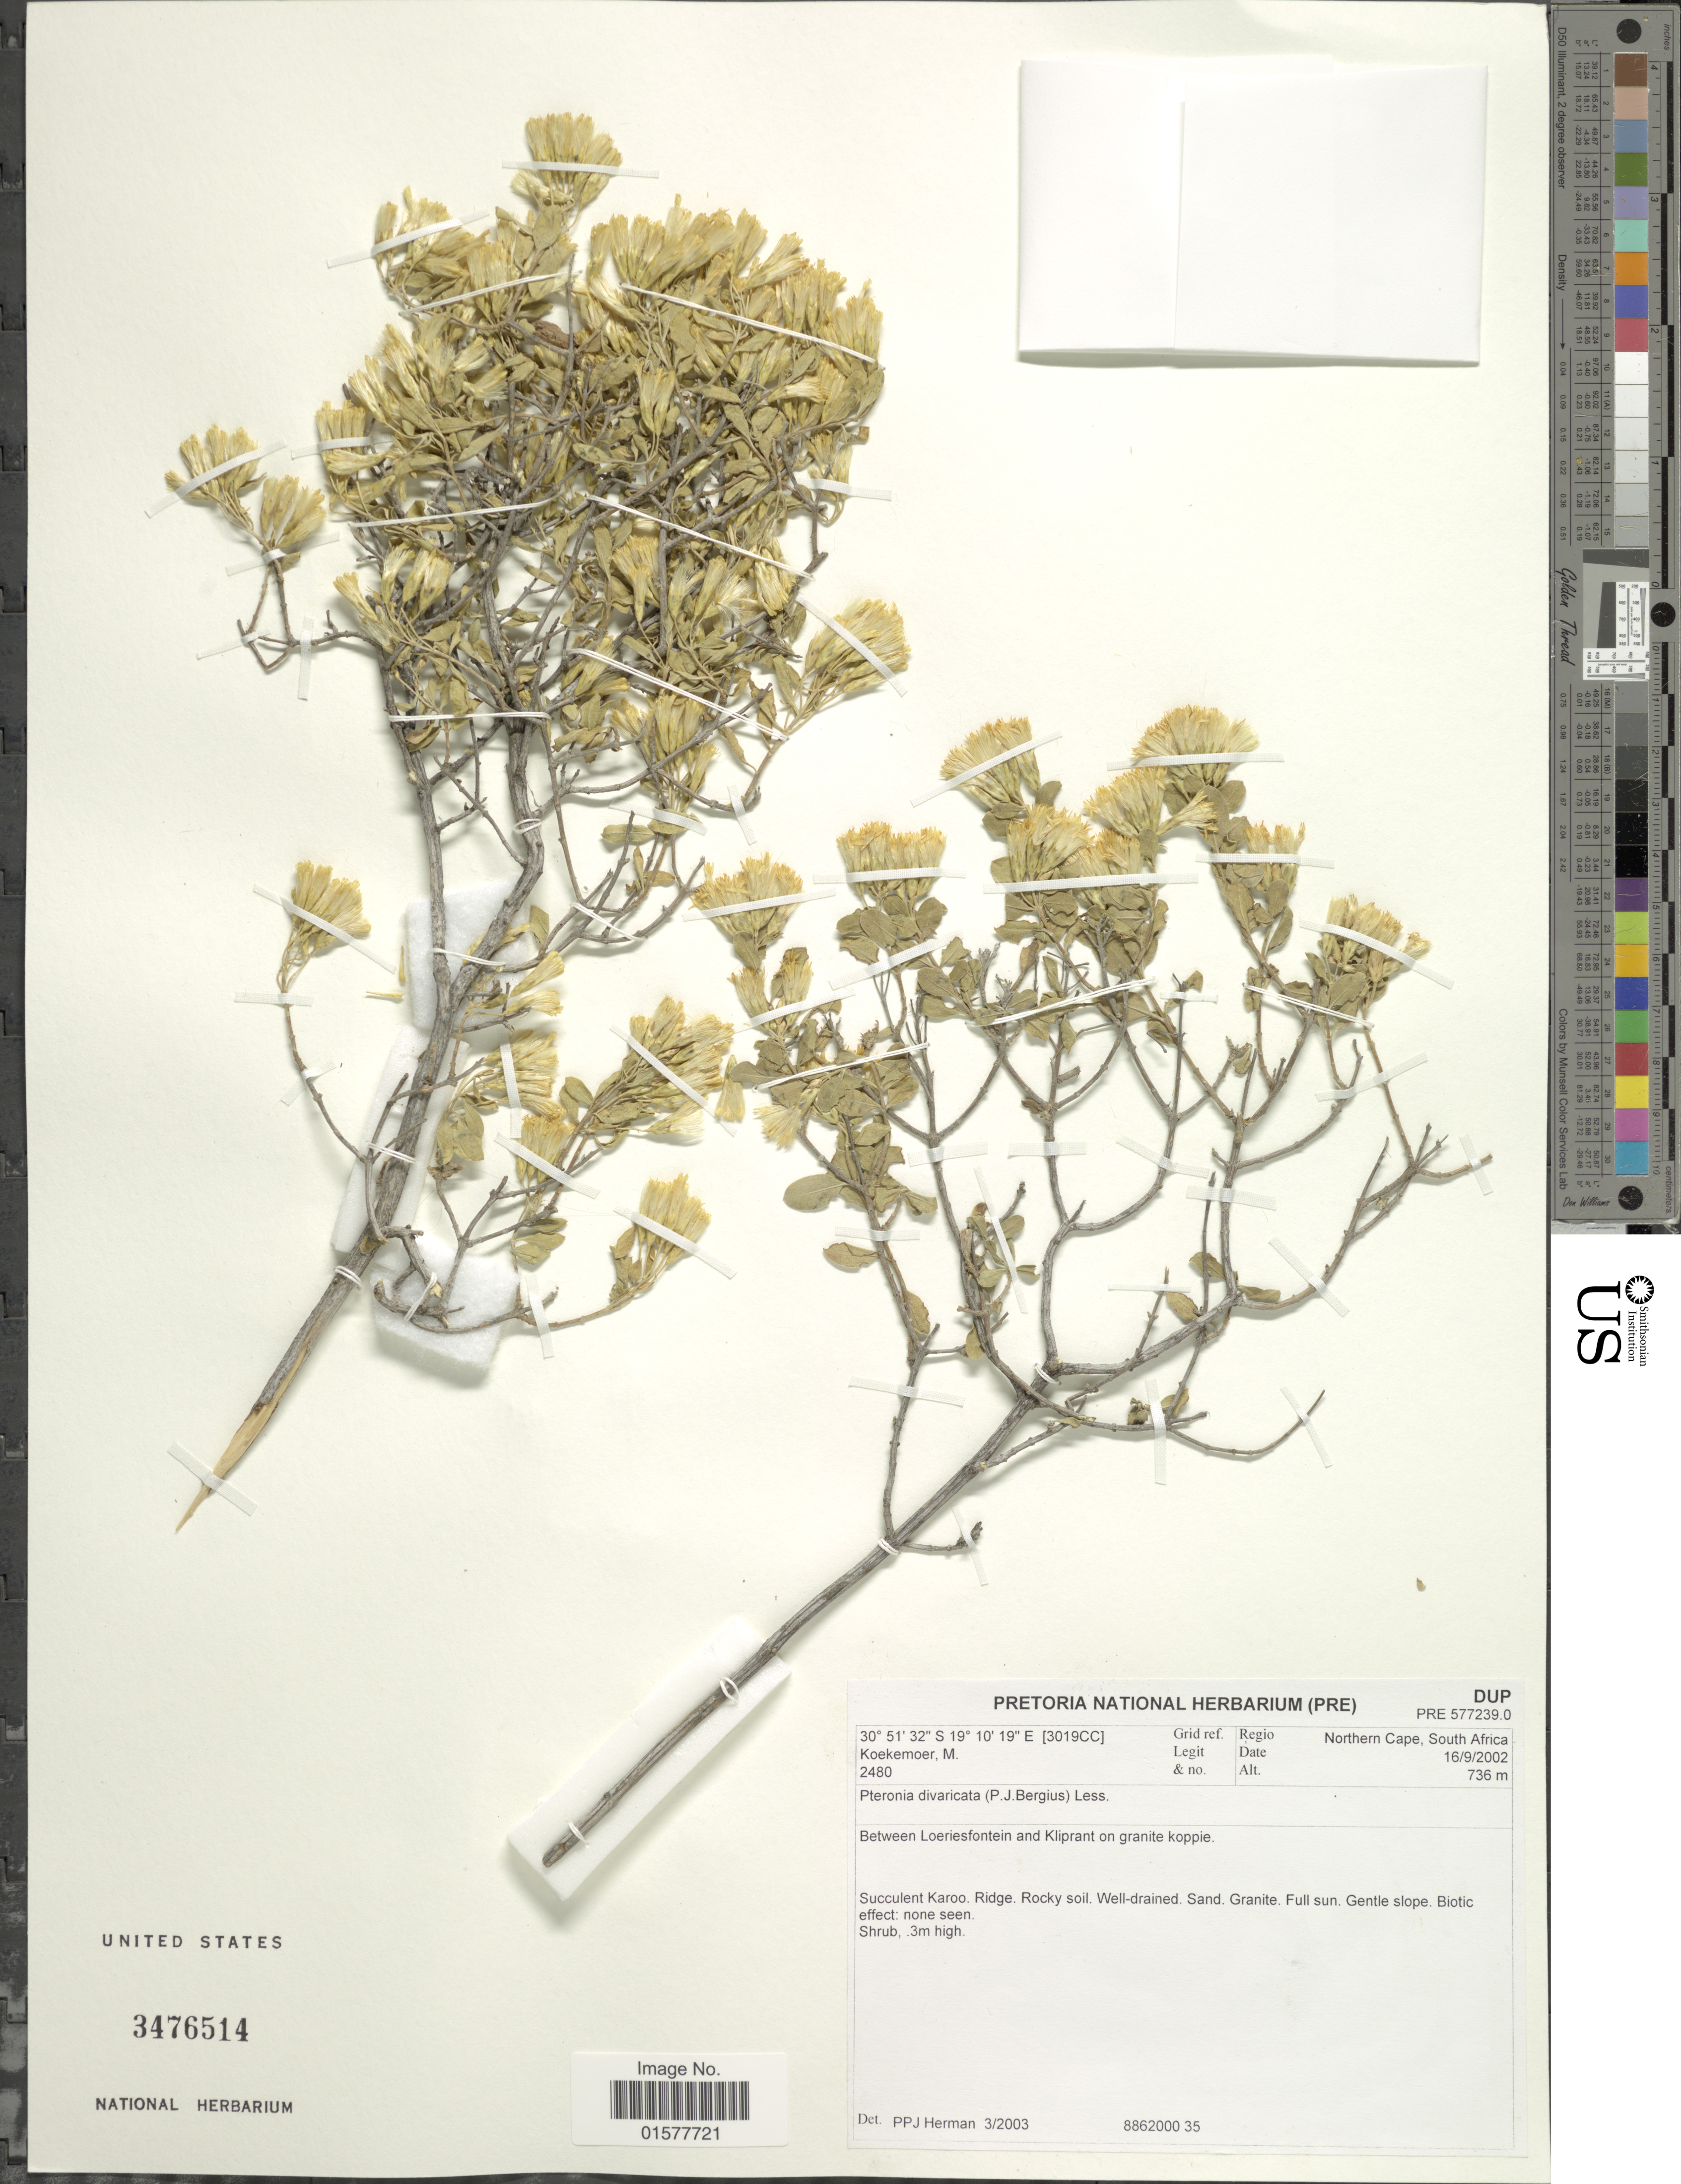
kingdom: Plantae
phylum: Tracheophyta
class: Magnoliopsida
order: Asterales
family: Asteraceae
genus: Pteronia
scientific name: Pteronia divaricata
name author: (P.J. Bergius) Less.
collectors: M. Koekemoer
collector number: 2480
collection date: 2002-09-16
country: South Africa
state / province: Northern Cape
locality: Grid ref. [3019CC], Regio Northern Cape, South Africa, Between Loeriesfontein and Kliprant on granite koppie, Succulent Karoo, Ridge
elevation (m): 736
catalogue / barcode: US 3476514